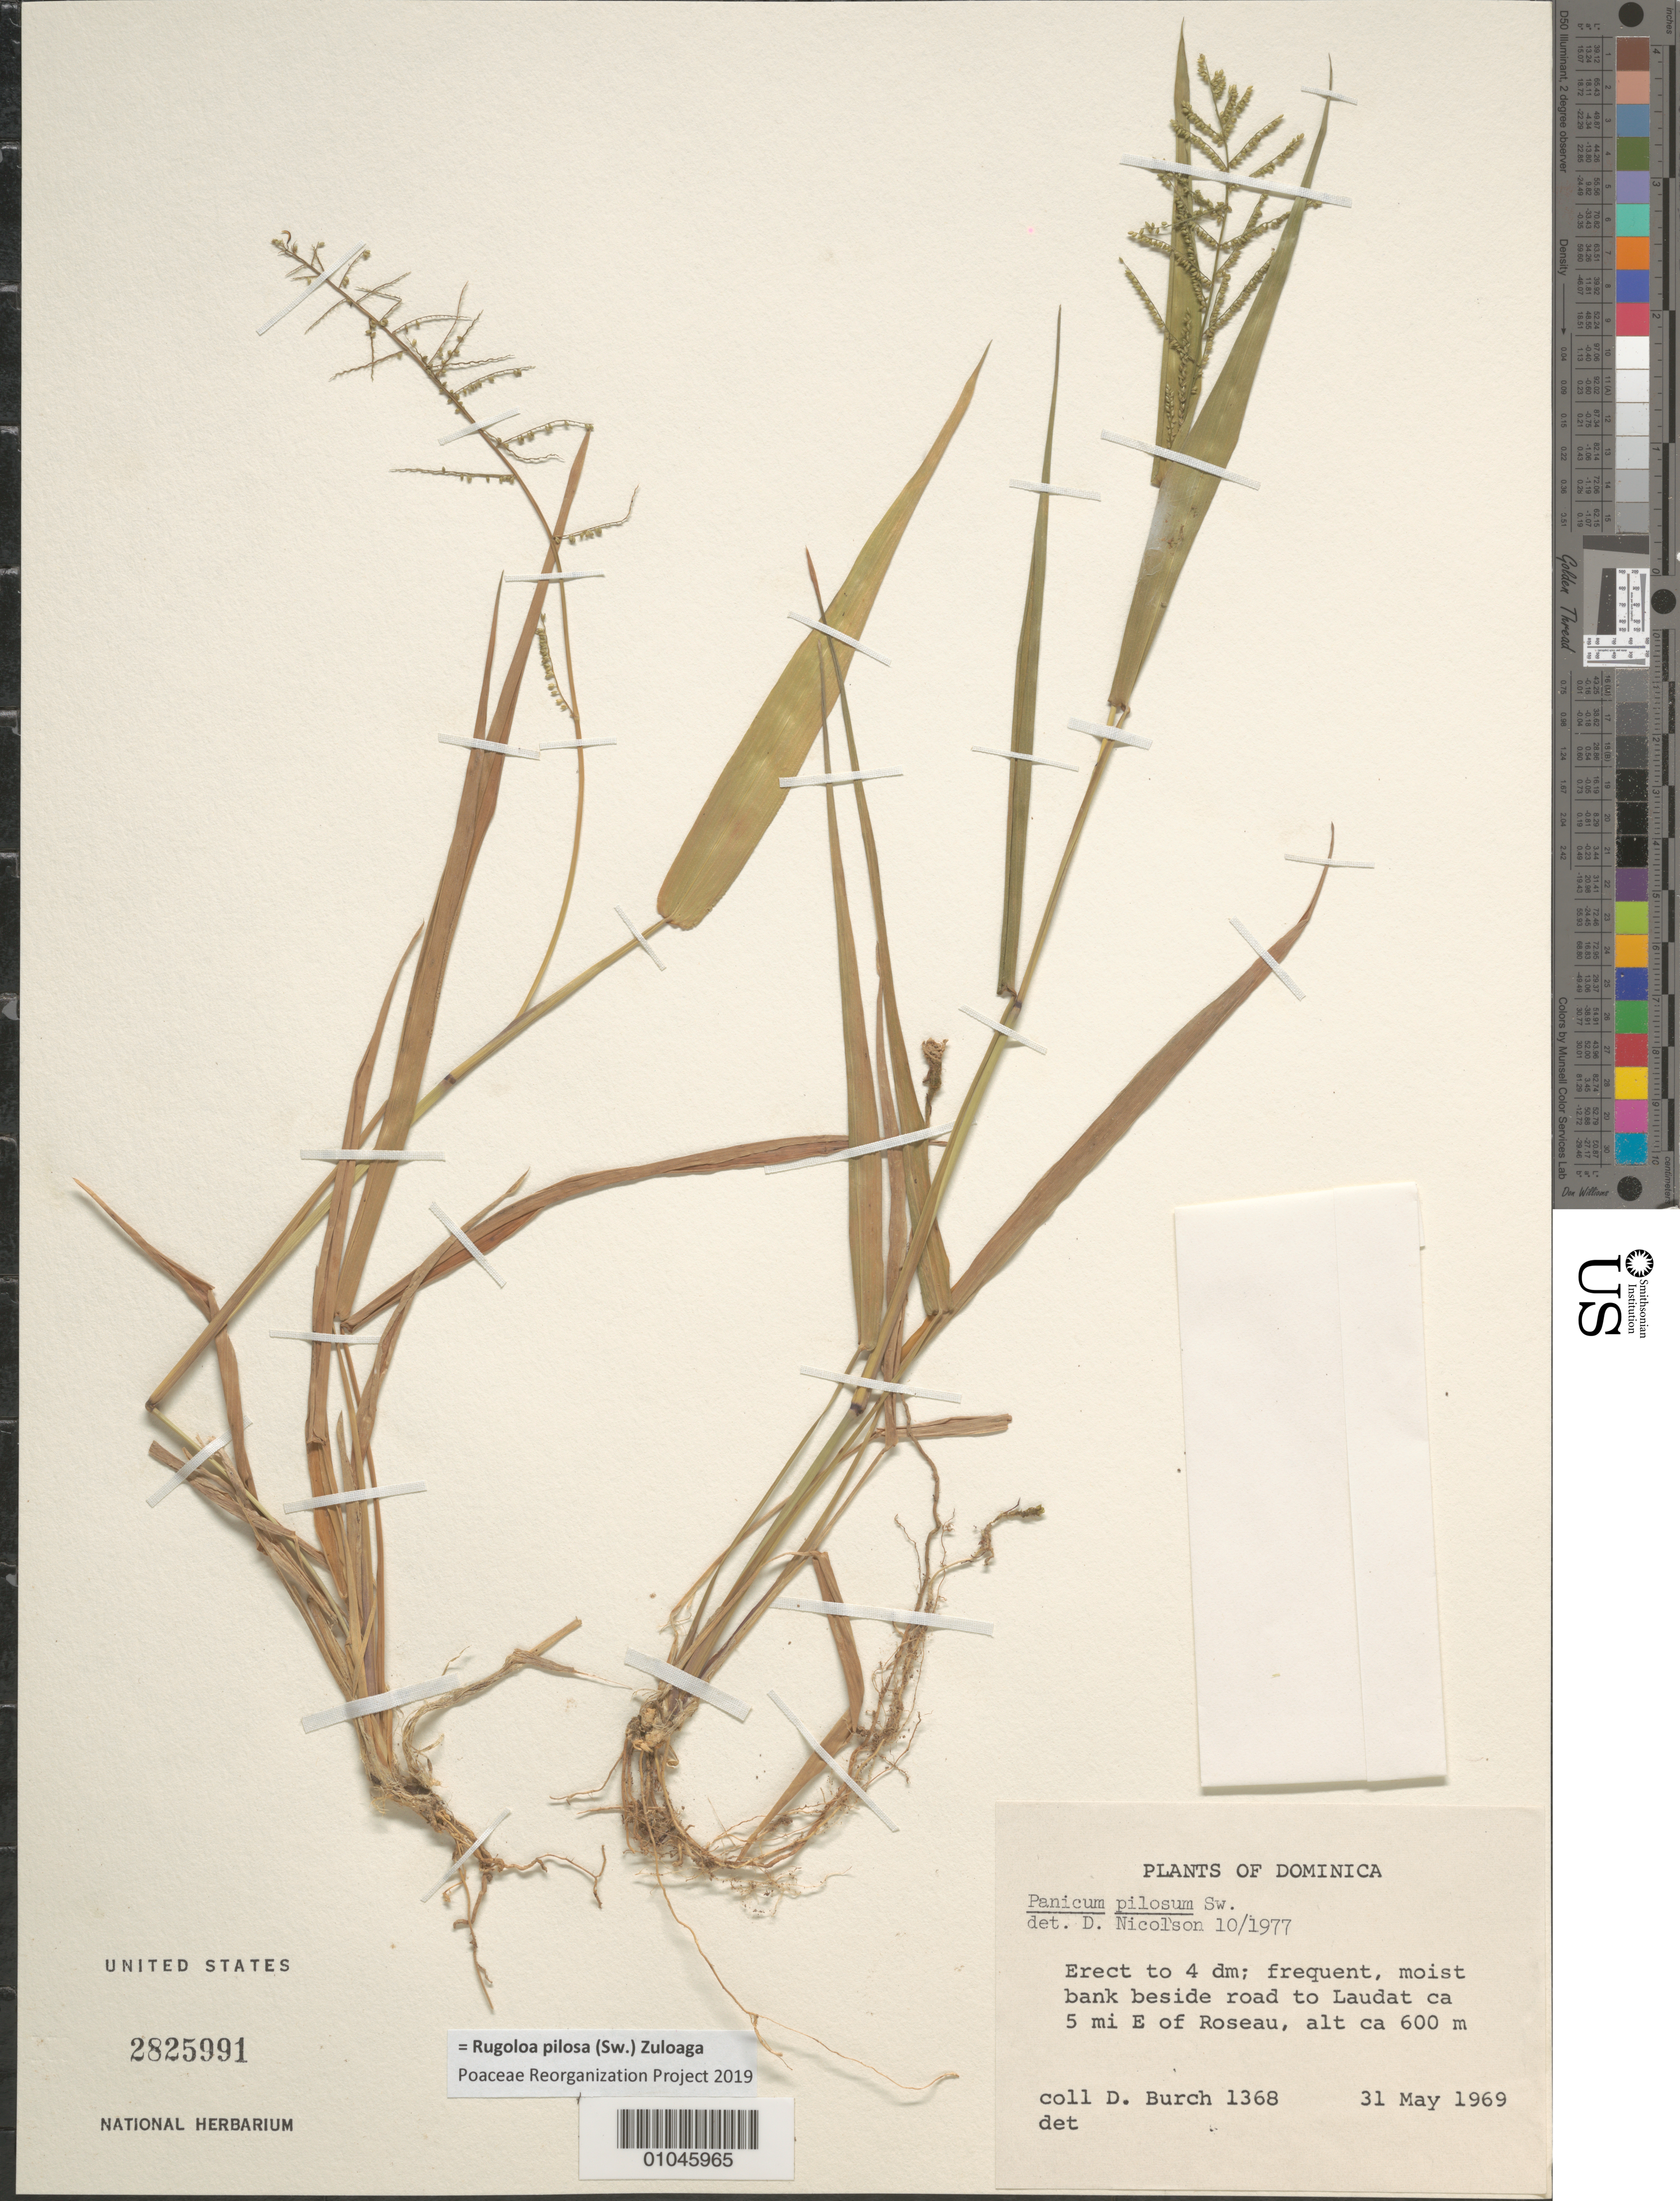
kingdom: Plantae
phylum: Tracheophyta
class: Liliopsida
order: Poales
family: Poaceae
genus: Panicum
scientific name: Panicum pilosum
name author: Sw.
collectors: D. Burch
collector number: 1368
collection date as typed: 31 May 1969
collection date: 1969-05-31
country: Dominica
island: Dominica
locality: Erect to 4 dm; frequent, moit bank beside road to Laudat ca 5 miles E of Roseau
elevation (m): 600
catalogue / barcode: US 2825991